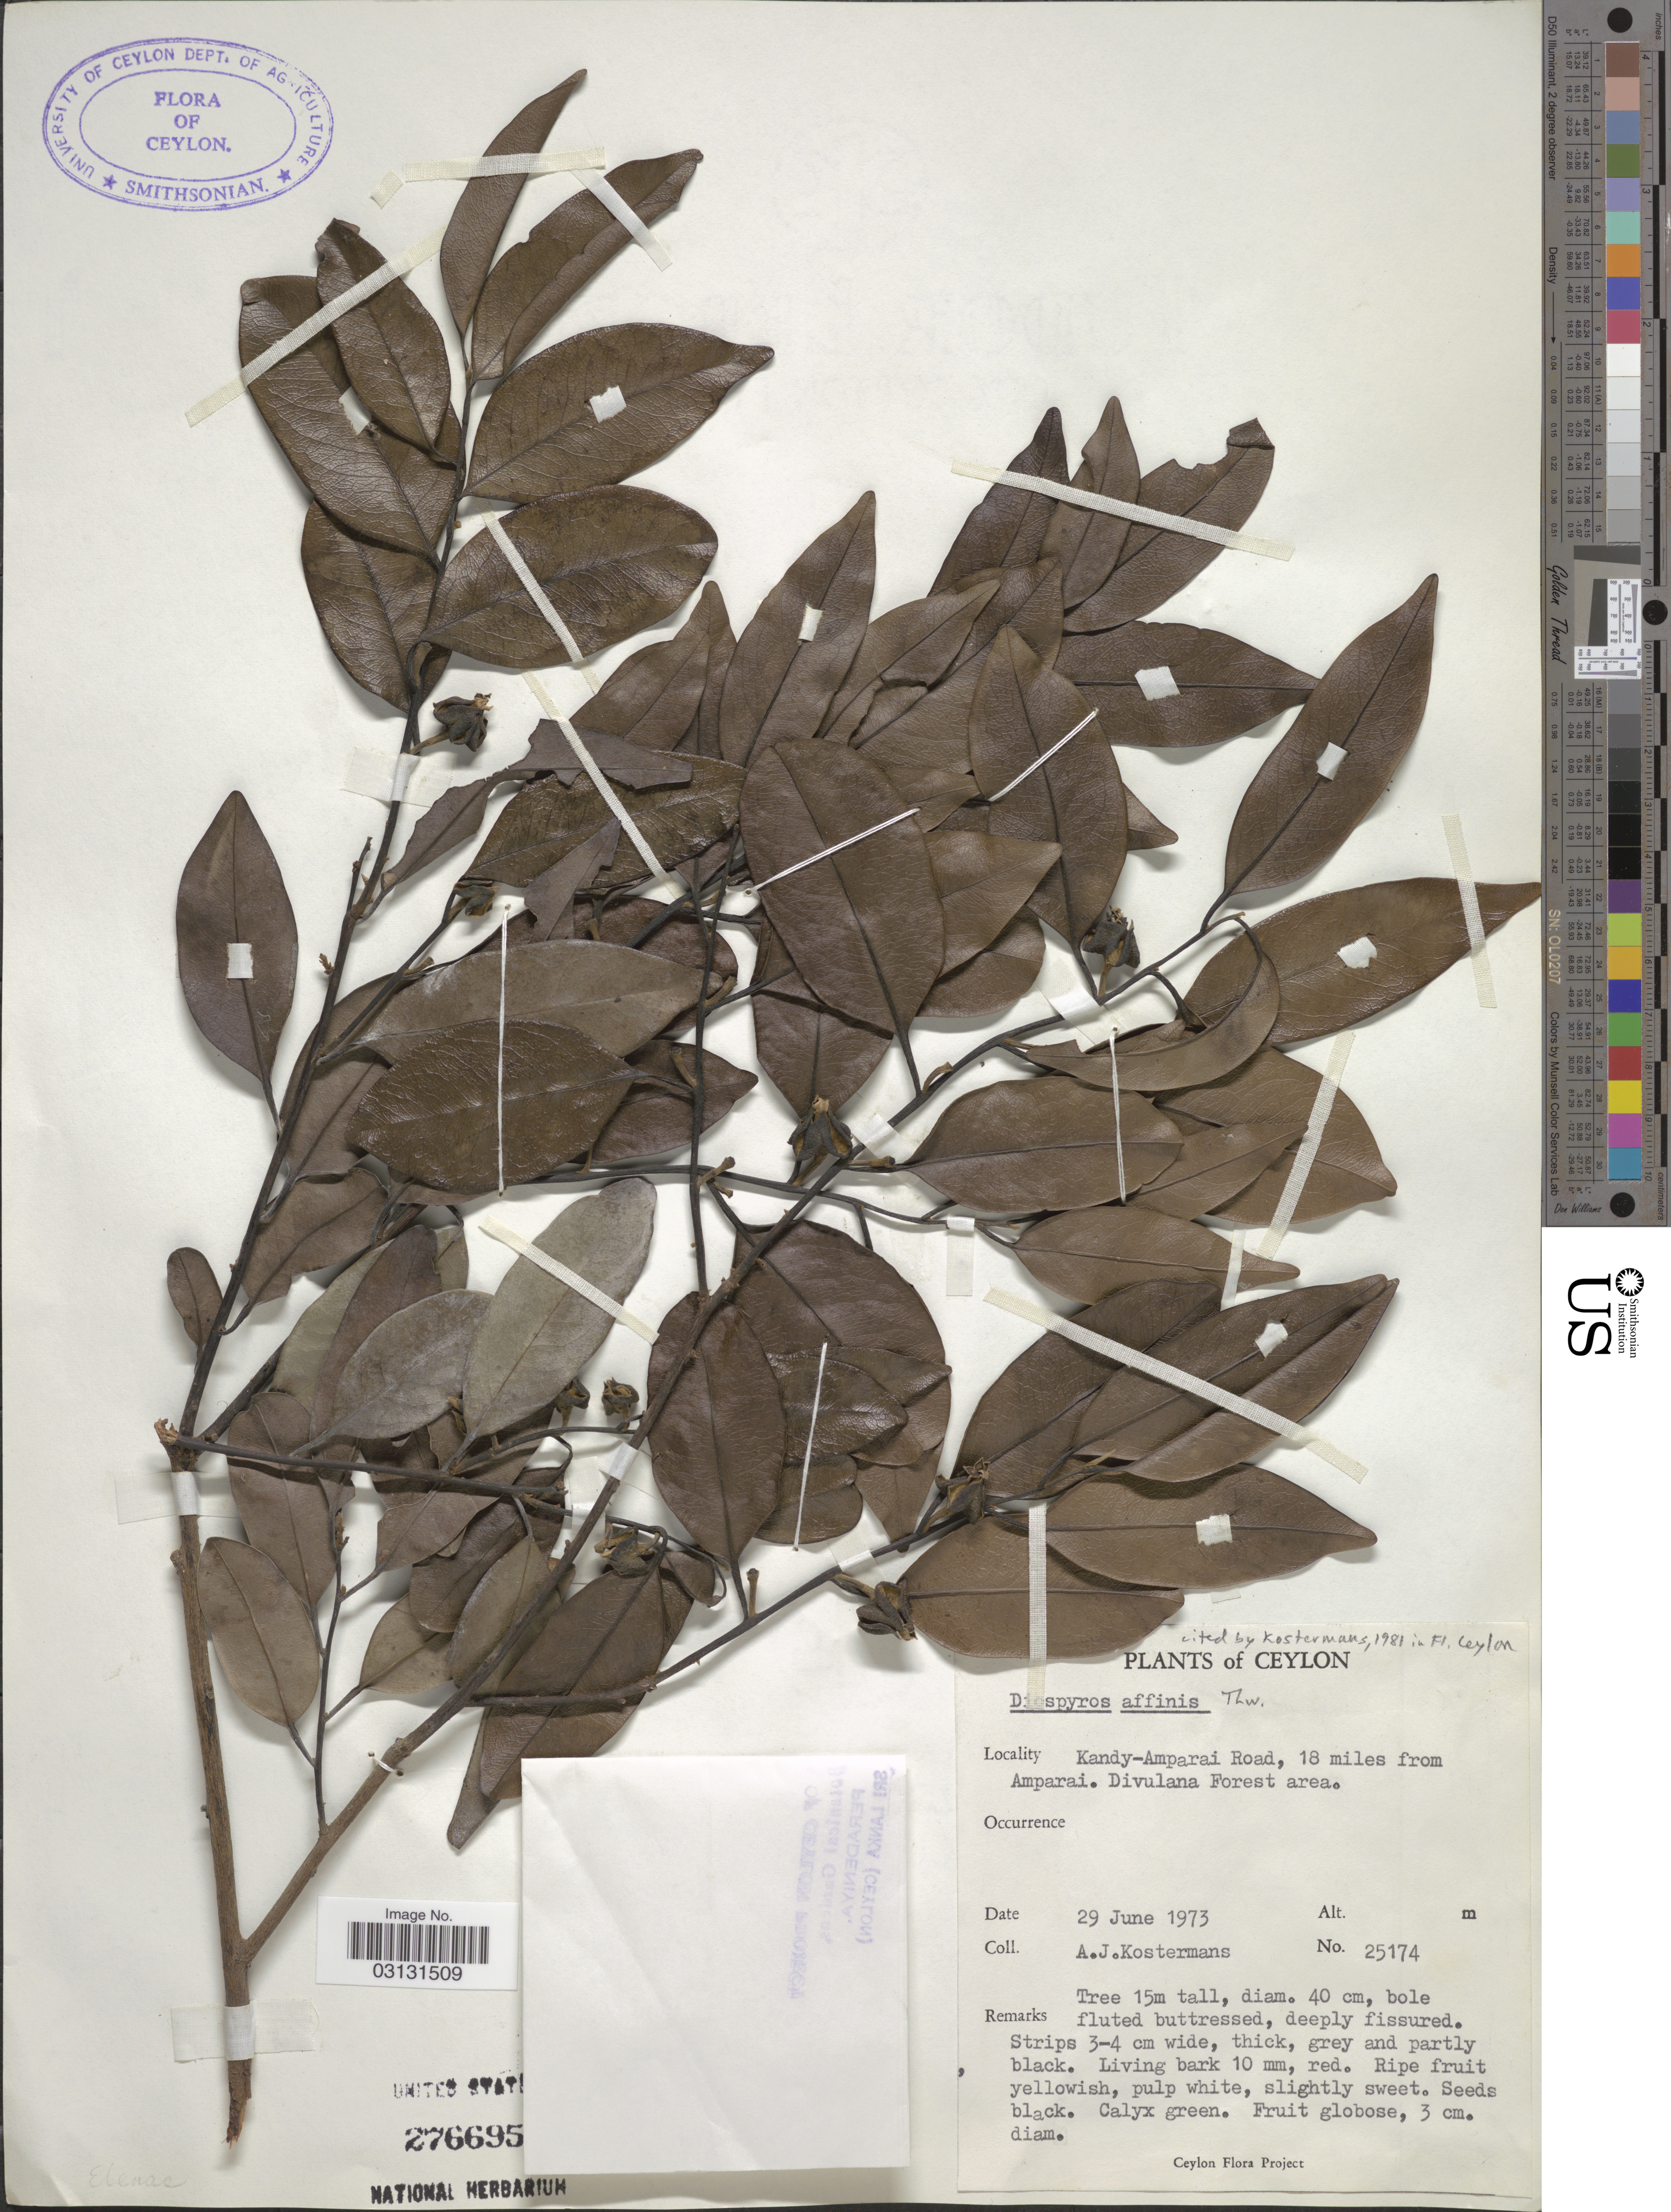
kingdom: Plantae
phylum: Tracheophyta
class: Magnoliopsida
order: Ericales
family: Ebenaceae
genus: Diospyros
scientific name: Diospyros affinis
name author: Thwaites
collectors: A. J. G. Kostermans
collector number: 25174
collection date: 1973-06-29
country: Sri Lanka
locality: Ceylon. Kandy-Amparai Road, 18 miles from Amparai. Divulana Forest area.